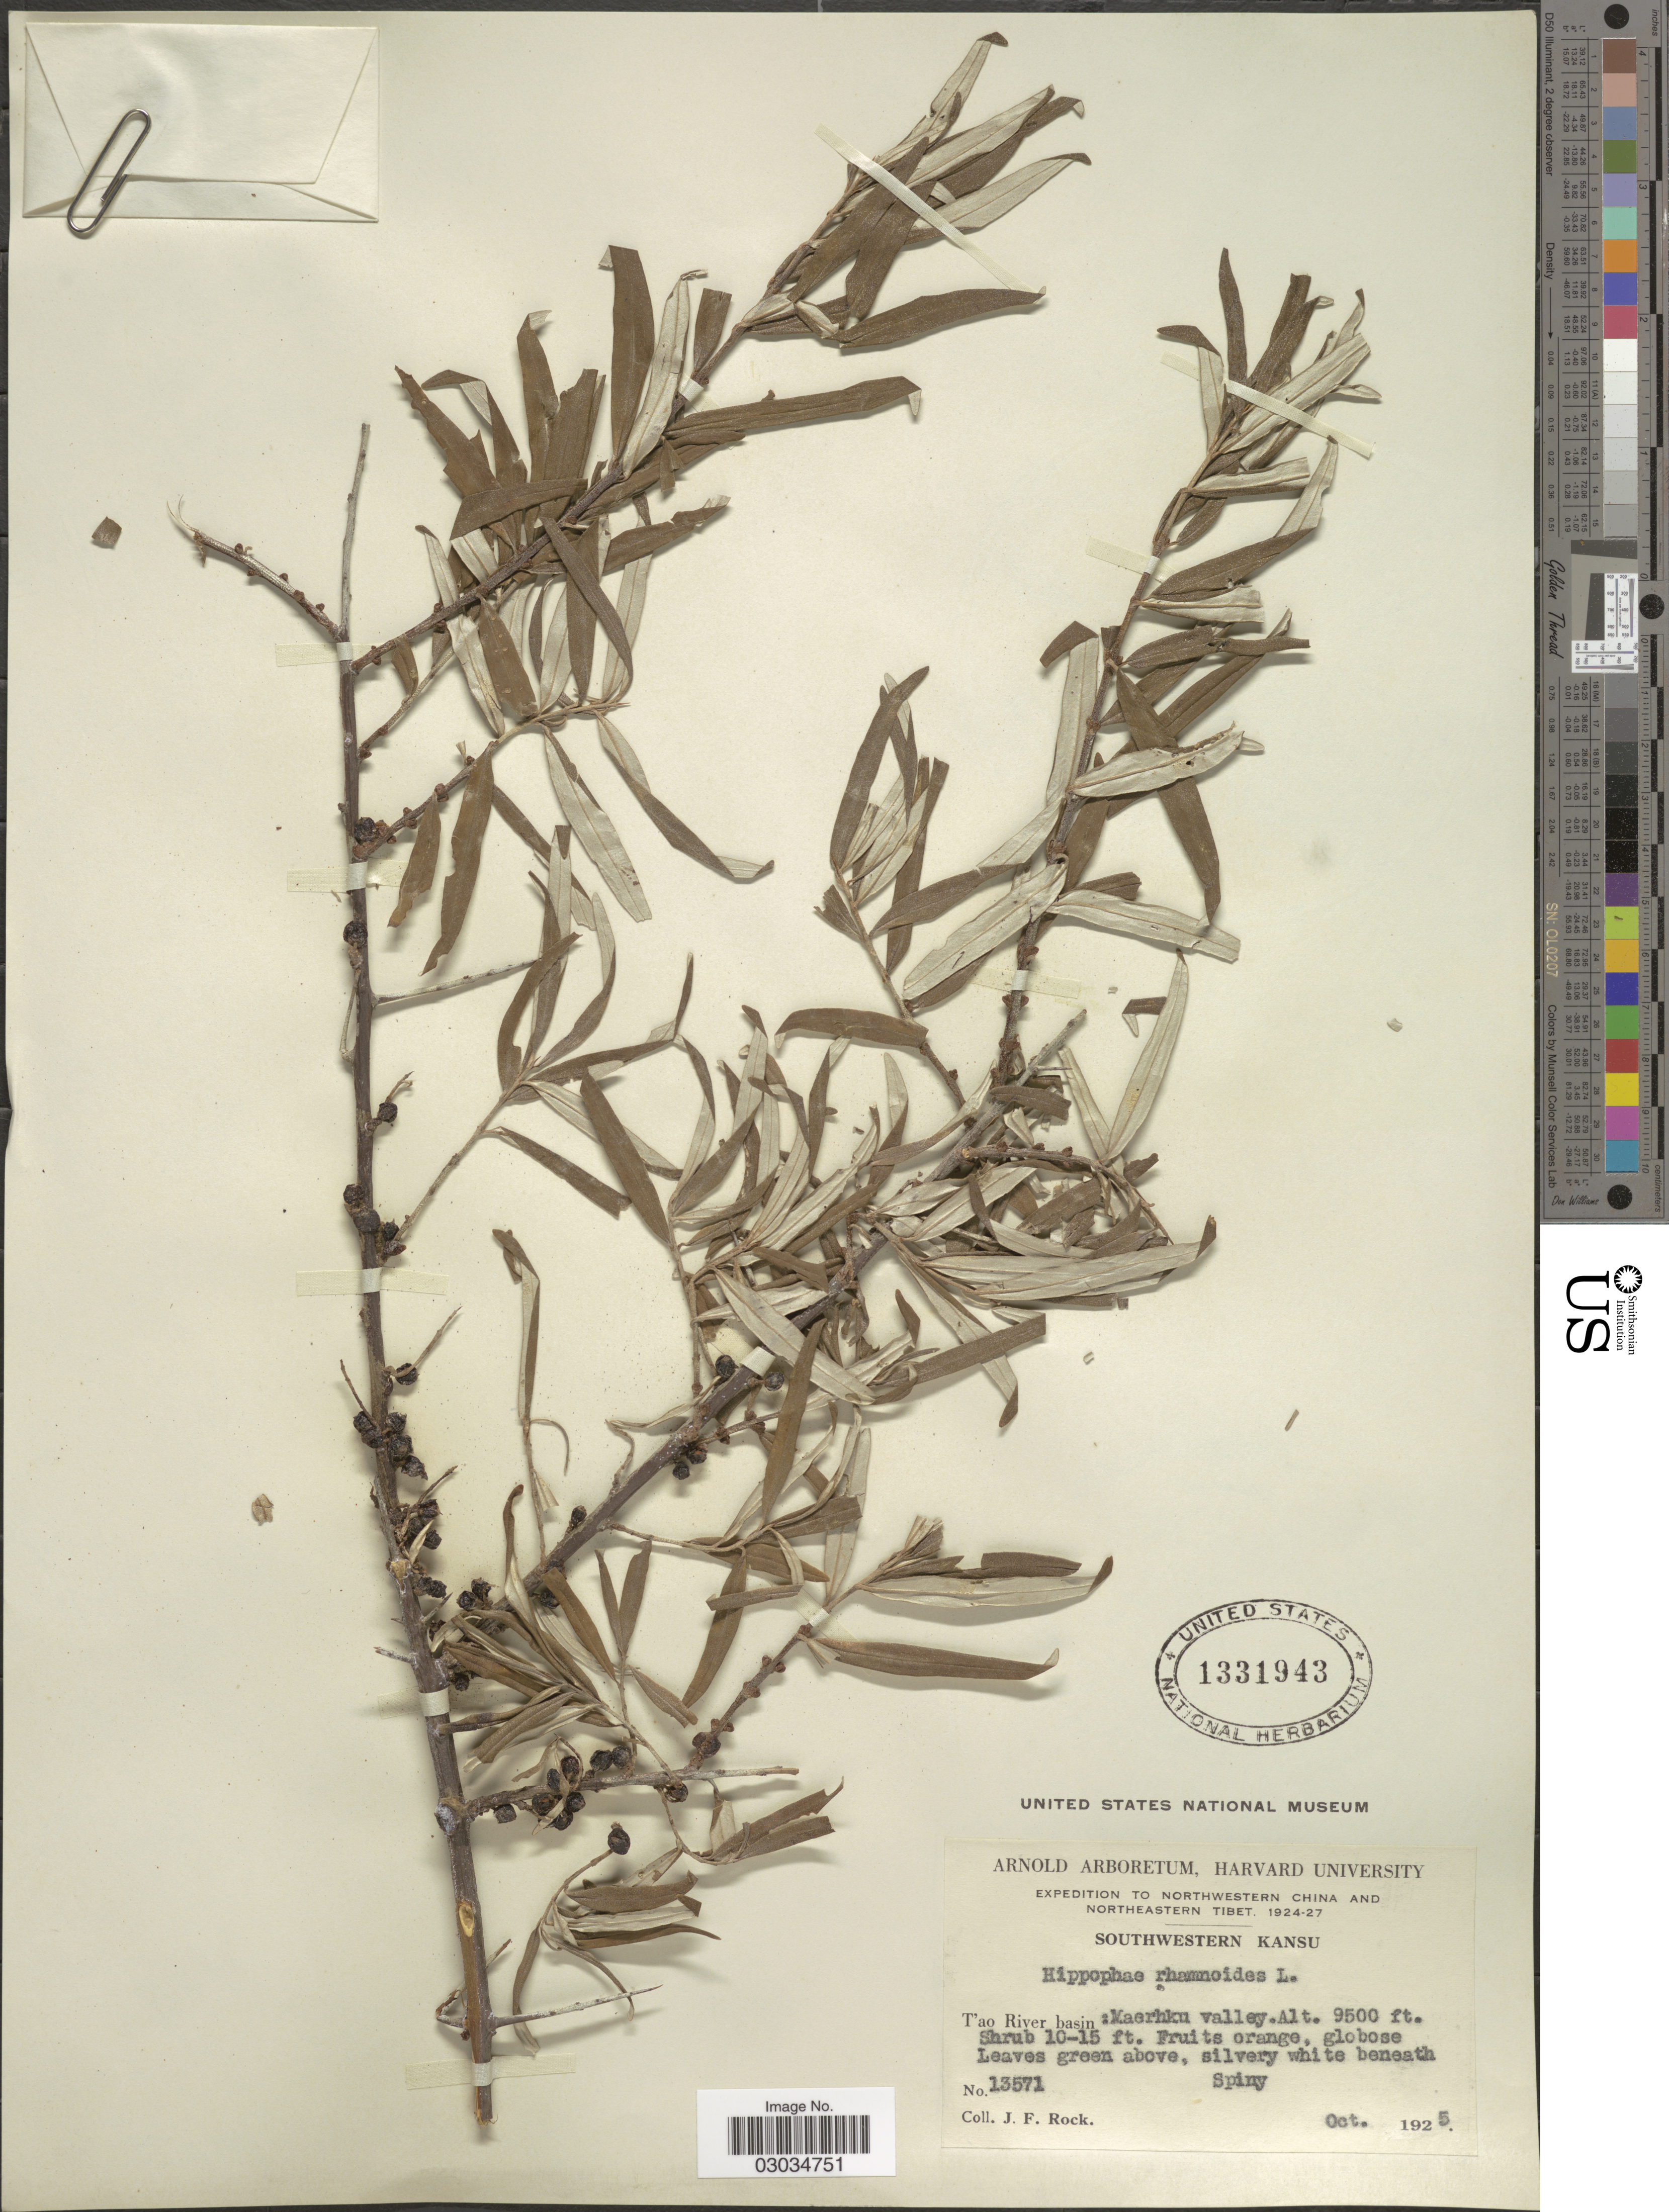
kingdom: Plantae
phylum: Tracheophyta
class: Magnoliopsida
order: Rosales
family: Elaeagnaceae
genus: Hippophae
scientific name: Hippophae rhamnoides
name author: L.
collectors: J. Rock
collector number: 13571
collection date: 1925-10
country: China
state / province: Gansu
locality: Northwestern China and Northeastern Tibet, Southwestern Kansu, T'ao River basin: Maerhku valley.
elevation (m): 2896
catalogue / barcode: US 1331943